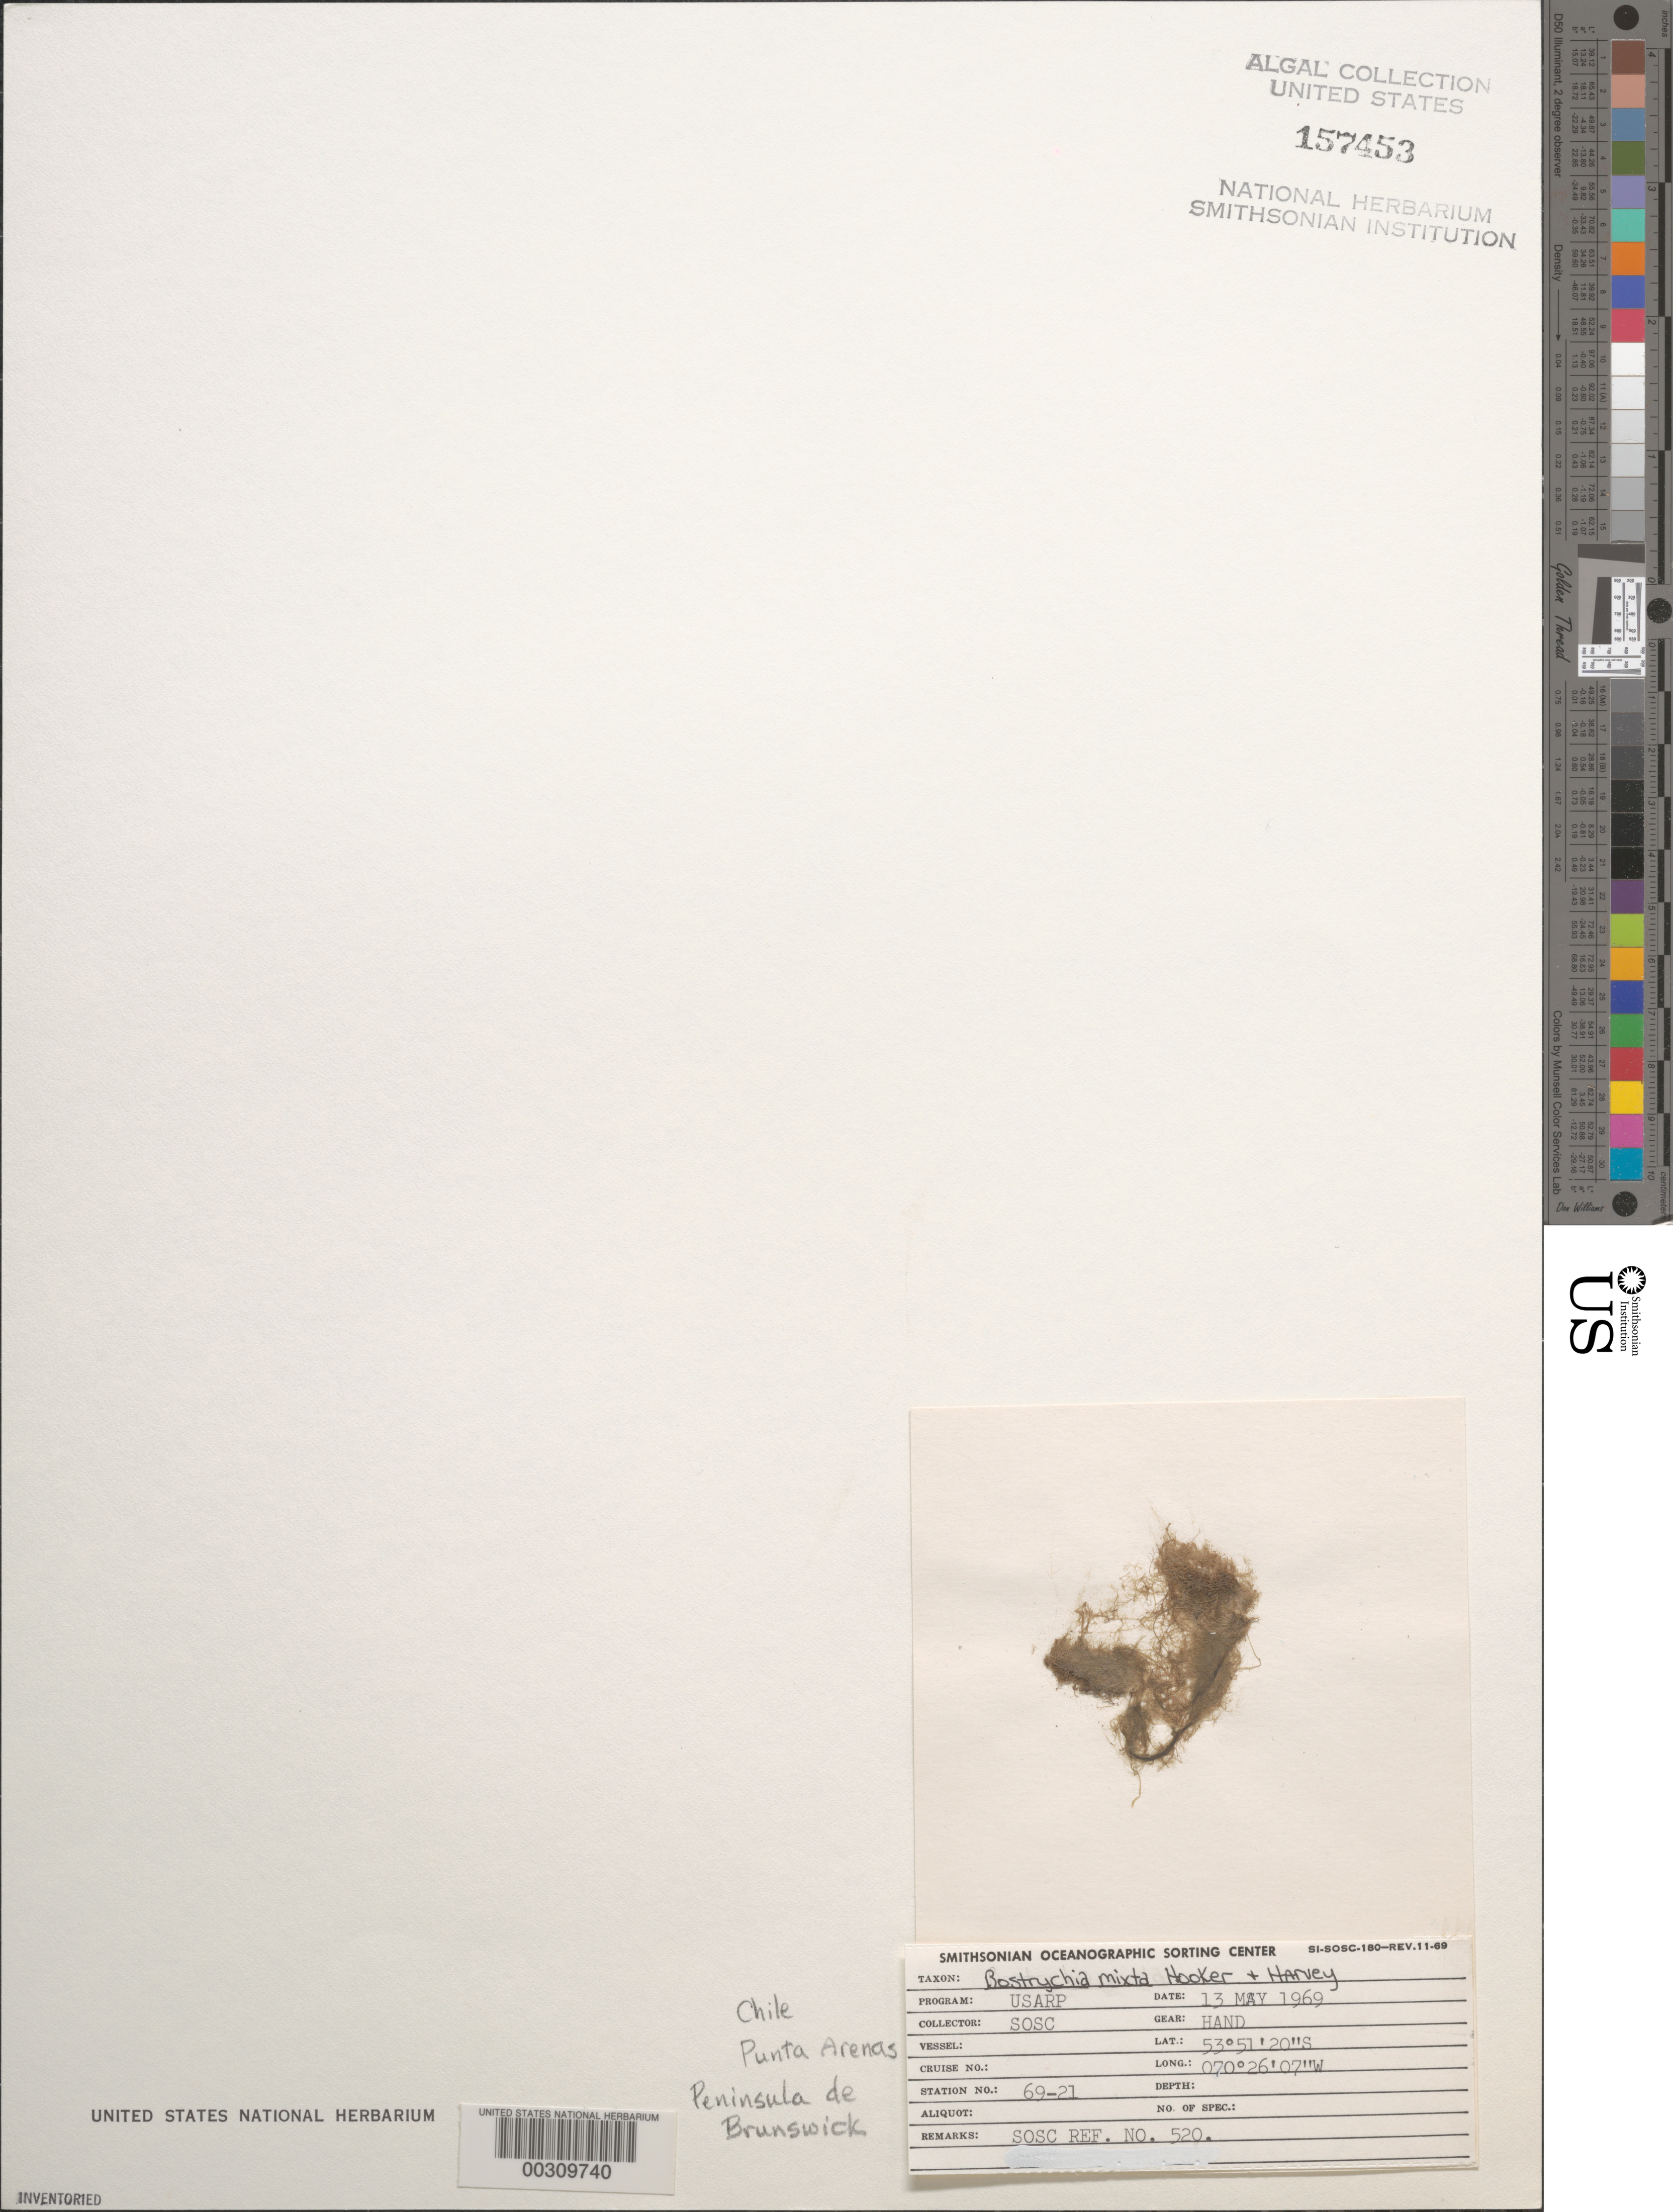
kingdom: Plantae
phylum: Rhodophyta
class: Florideophyceae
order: Ceramiales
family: Rhodomelaceae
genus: Bostrychia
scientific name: Bostrychia intricata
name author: (Bory) Mont.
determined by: Algae name updating Project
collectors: SOSC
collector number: Station 69-21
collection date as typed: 13 May 1969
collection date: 1969-05-13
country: Chile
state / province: Magallanes y de la Antártica Chilena (XII)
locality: Punta arenas, peninsula de brunswick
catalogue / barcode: US 157453